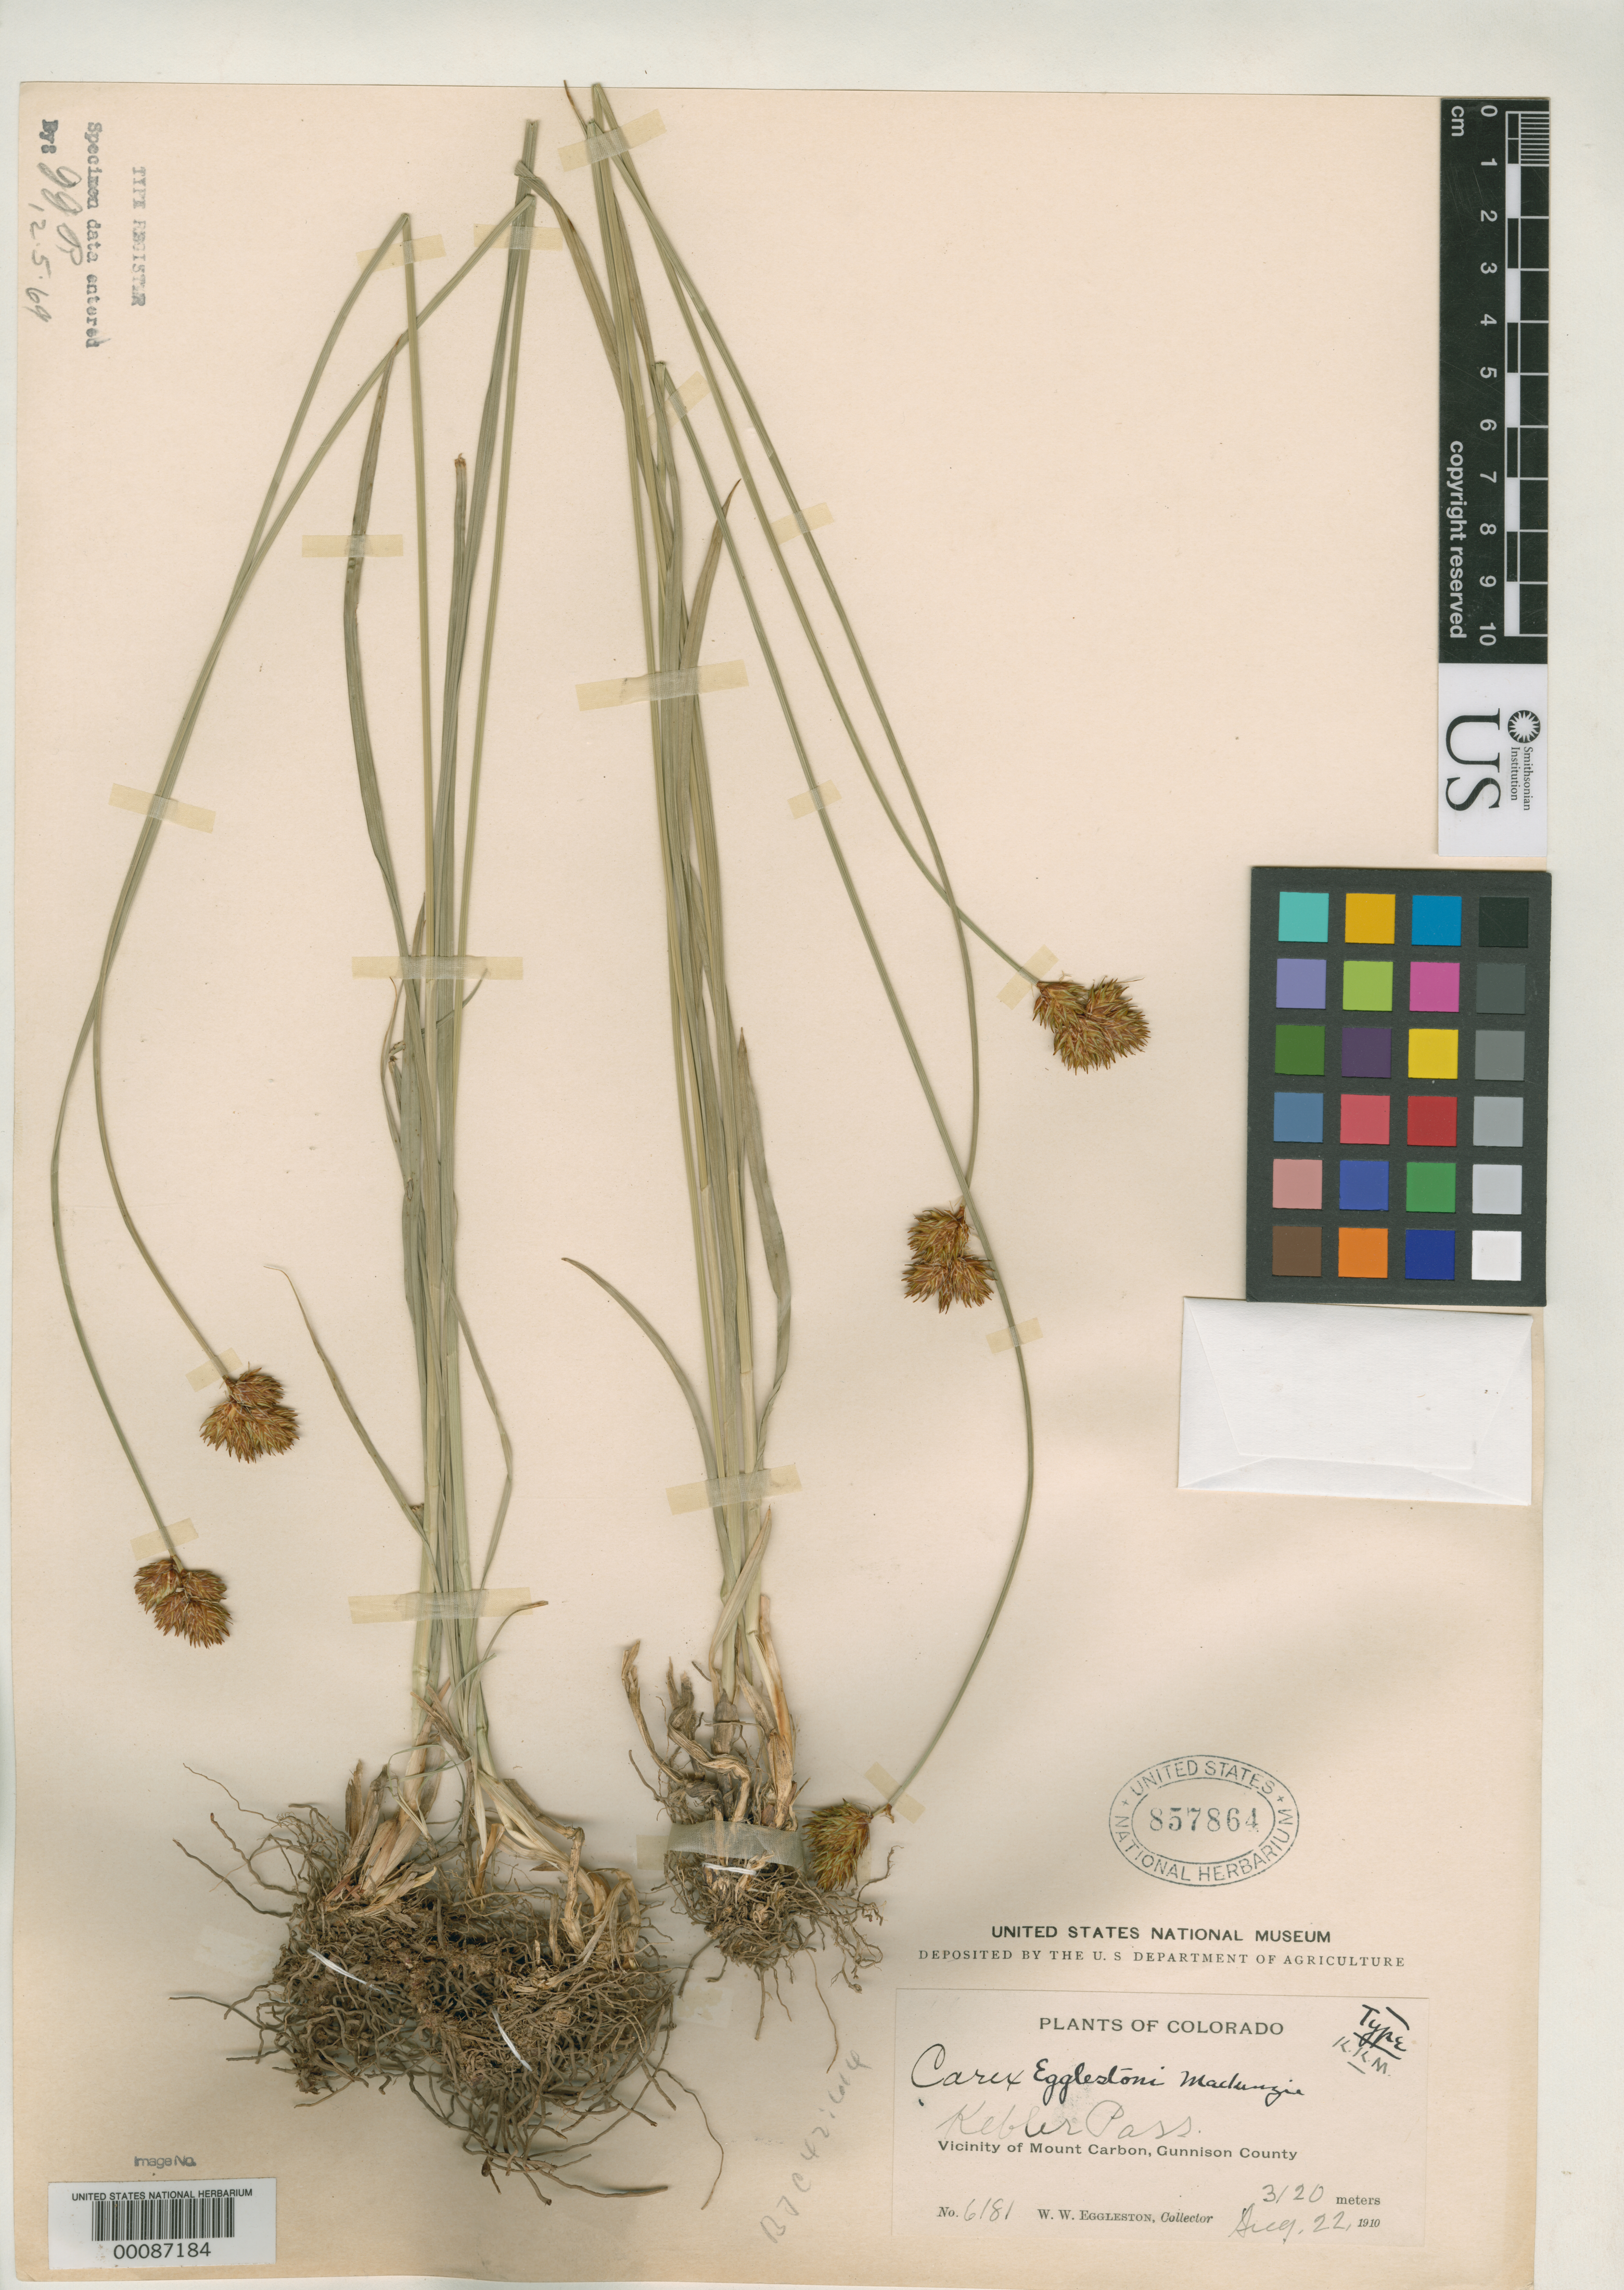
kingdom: Plantae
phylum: Tracheophyta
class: Liliopsida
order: Poales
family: Cyperaceae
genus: Carex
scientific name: Carex egglestonii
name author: Mack.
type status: Holotype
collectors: W. W. Eggleston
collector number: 6181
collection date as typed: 22 Aug 1910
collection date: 1910-08-22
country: United States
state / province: Colorado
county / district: Gunnison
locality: Vicinity of Mount Carbon, Kebler Pass.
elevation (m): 3120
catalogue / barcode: US 857864